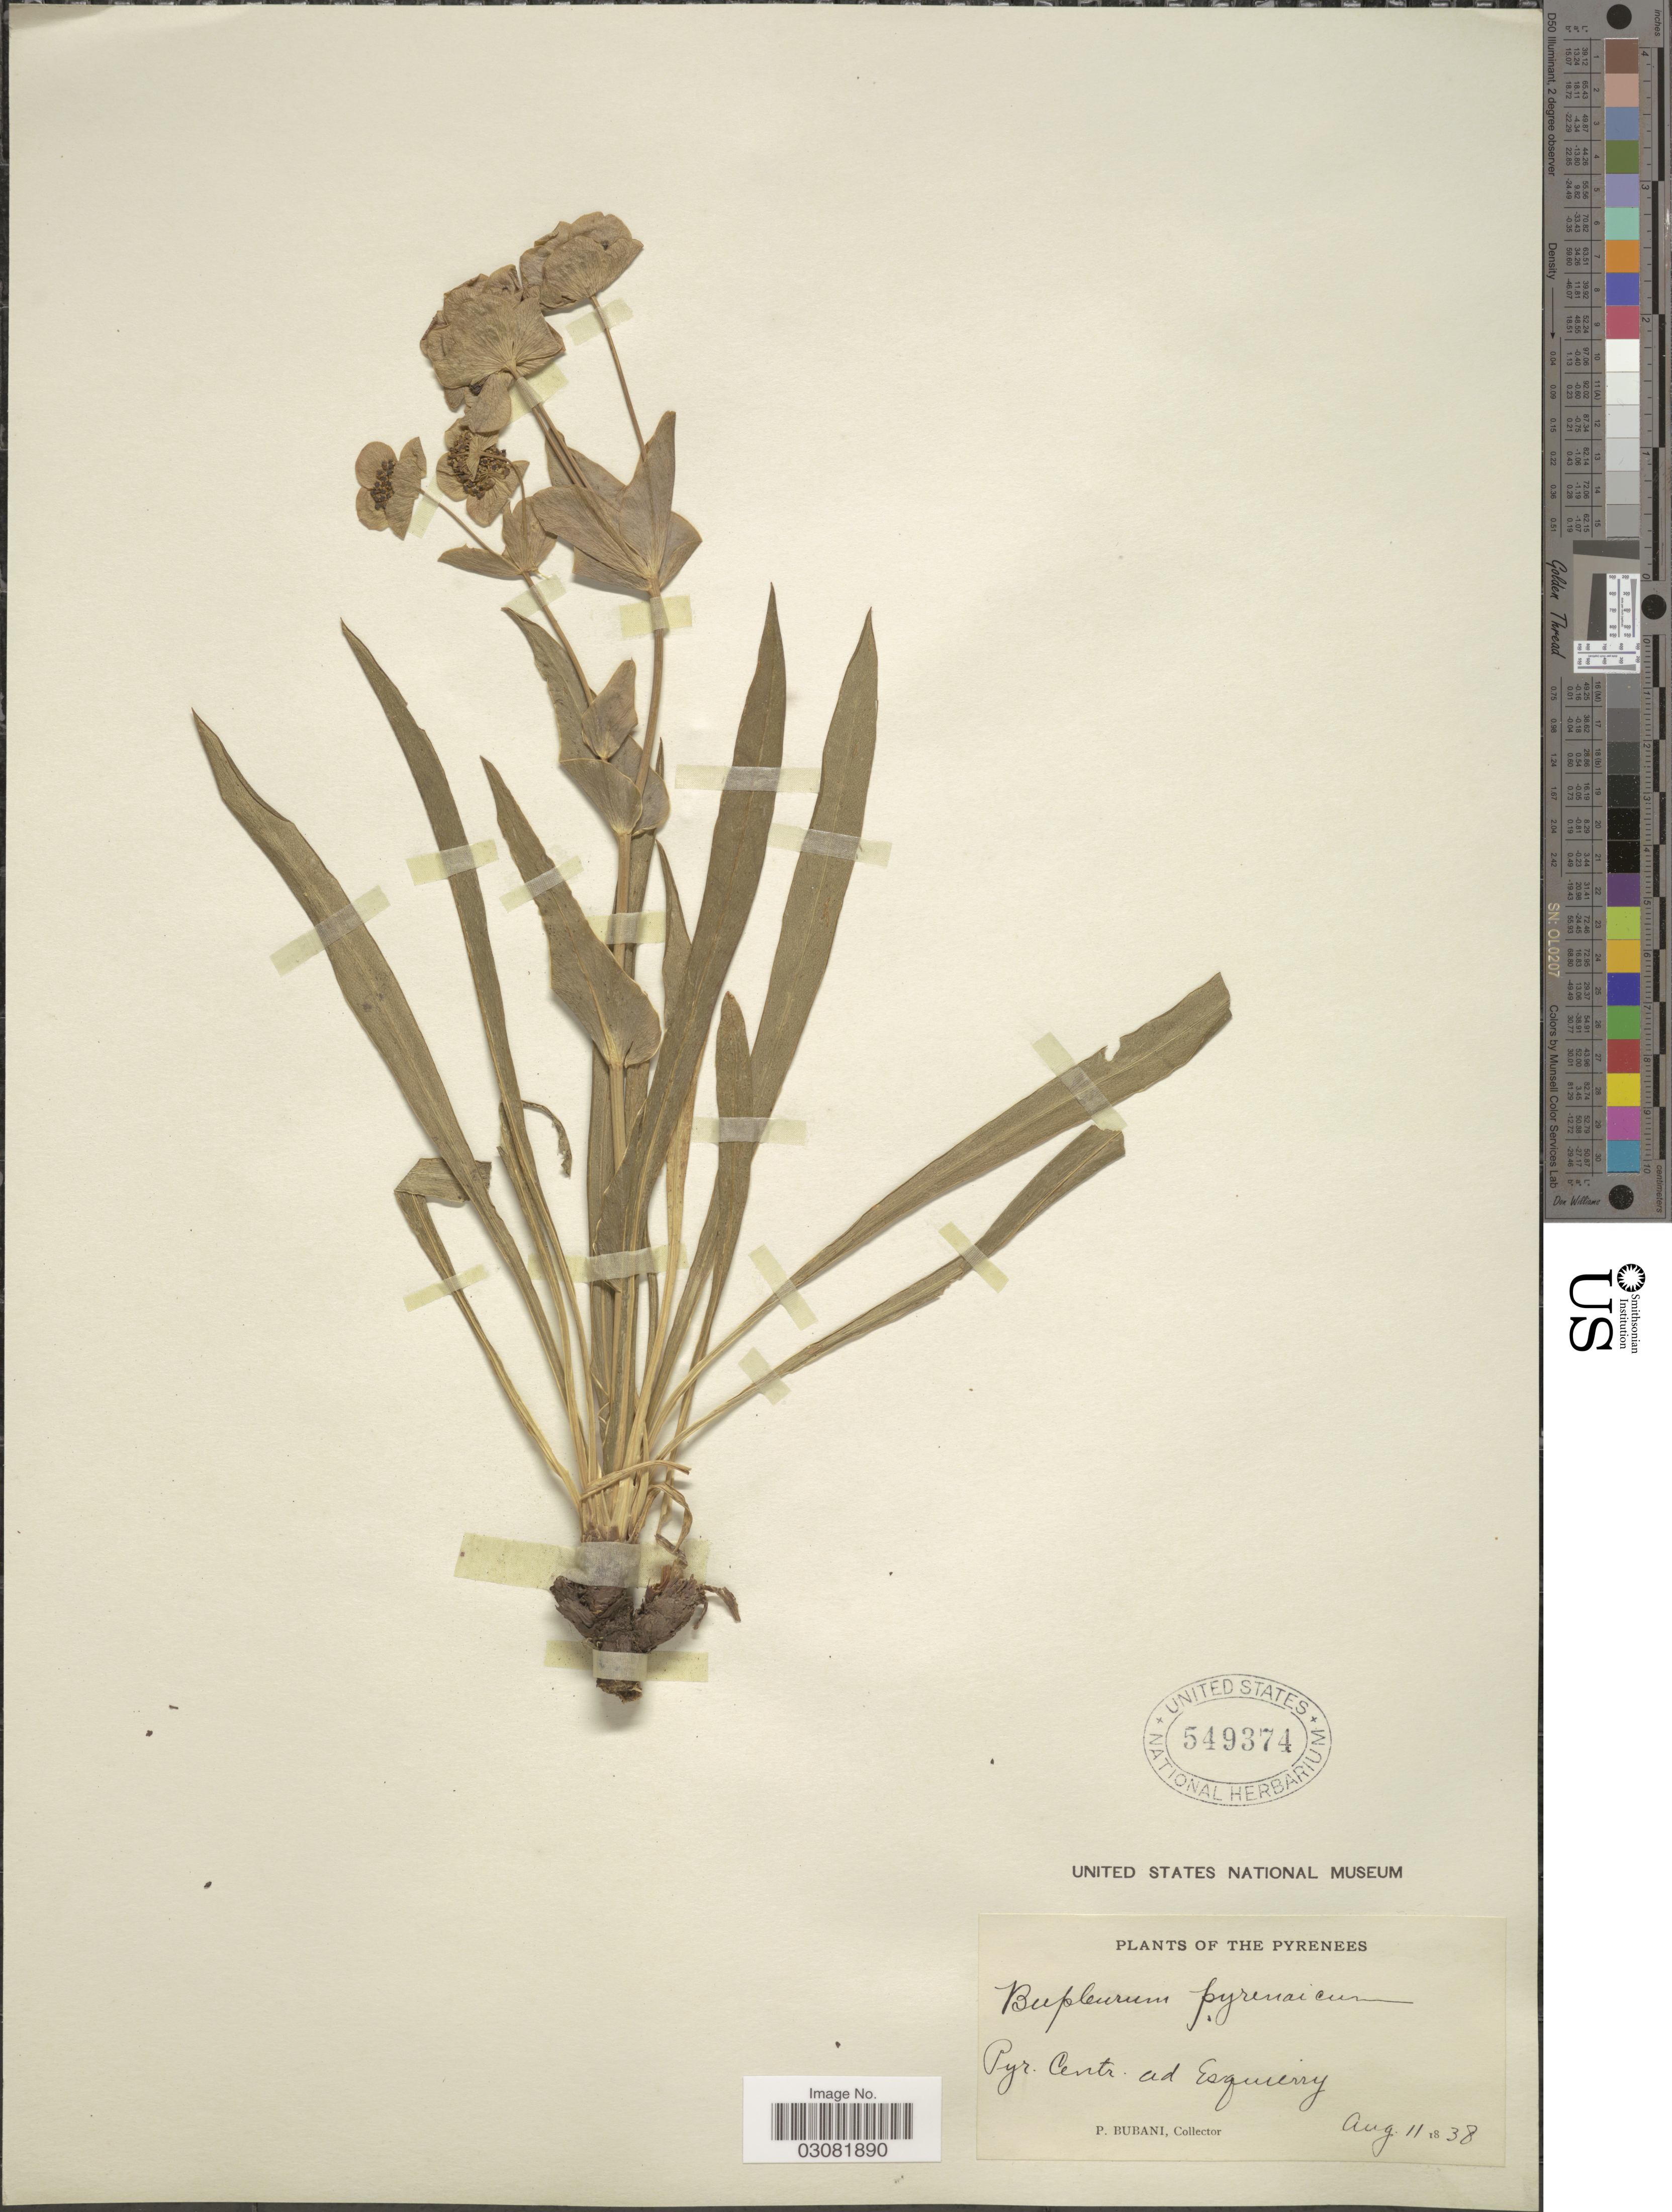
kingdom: Plantae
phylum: Tracheophyta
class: Magnoliopsida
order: Apiales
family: Apiaceae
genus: Bupleurum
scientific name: Bupleurum pyrenaeum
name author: Gouan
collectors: P. Bubani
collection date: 1838-08-11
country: France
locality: Pyrenees. Pyr. Centr. ad Esquierry.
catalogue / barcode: US 549374